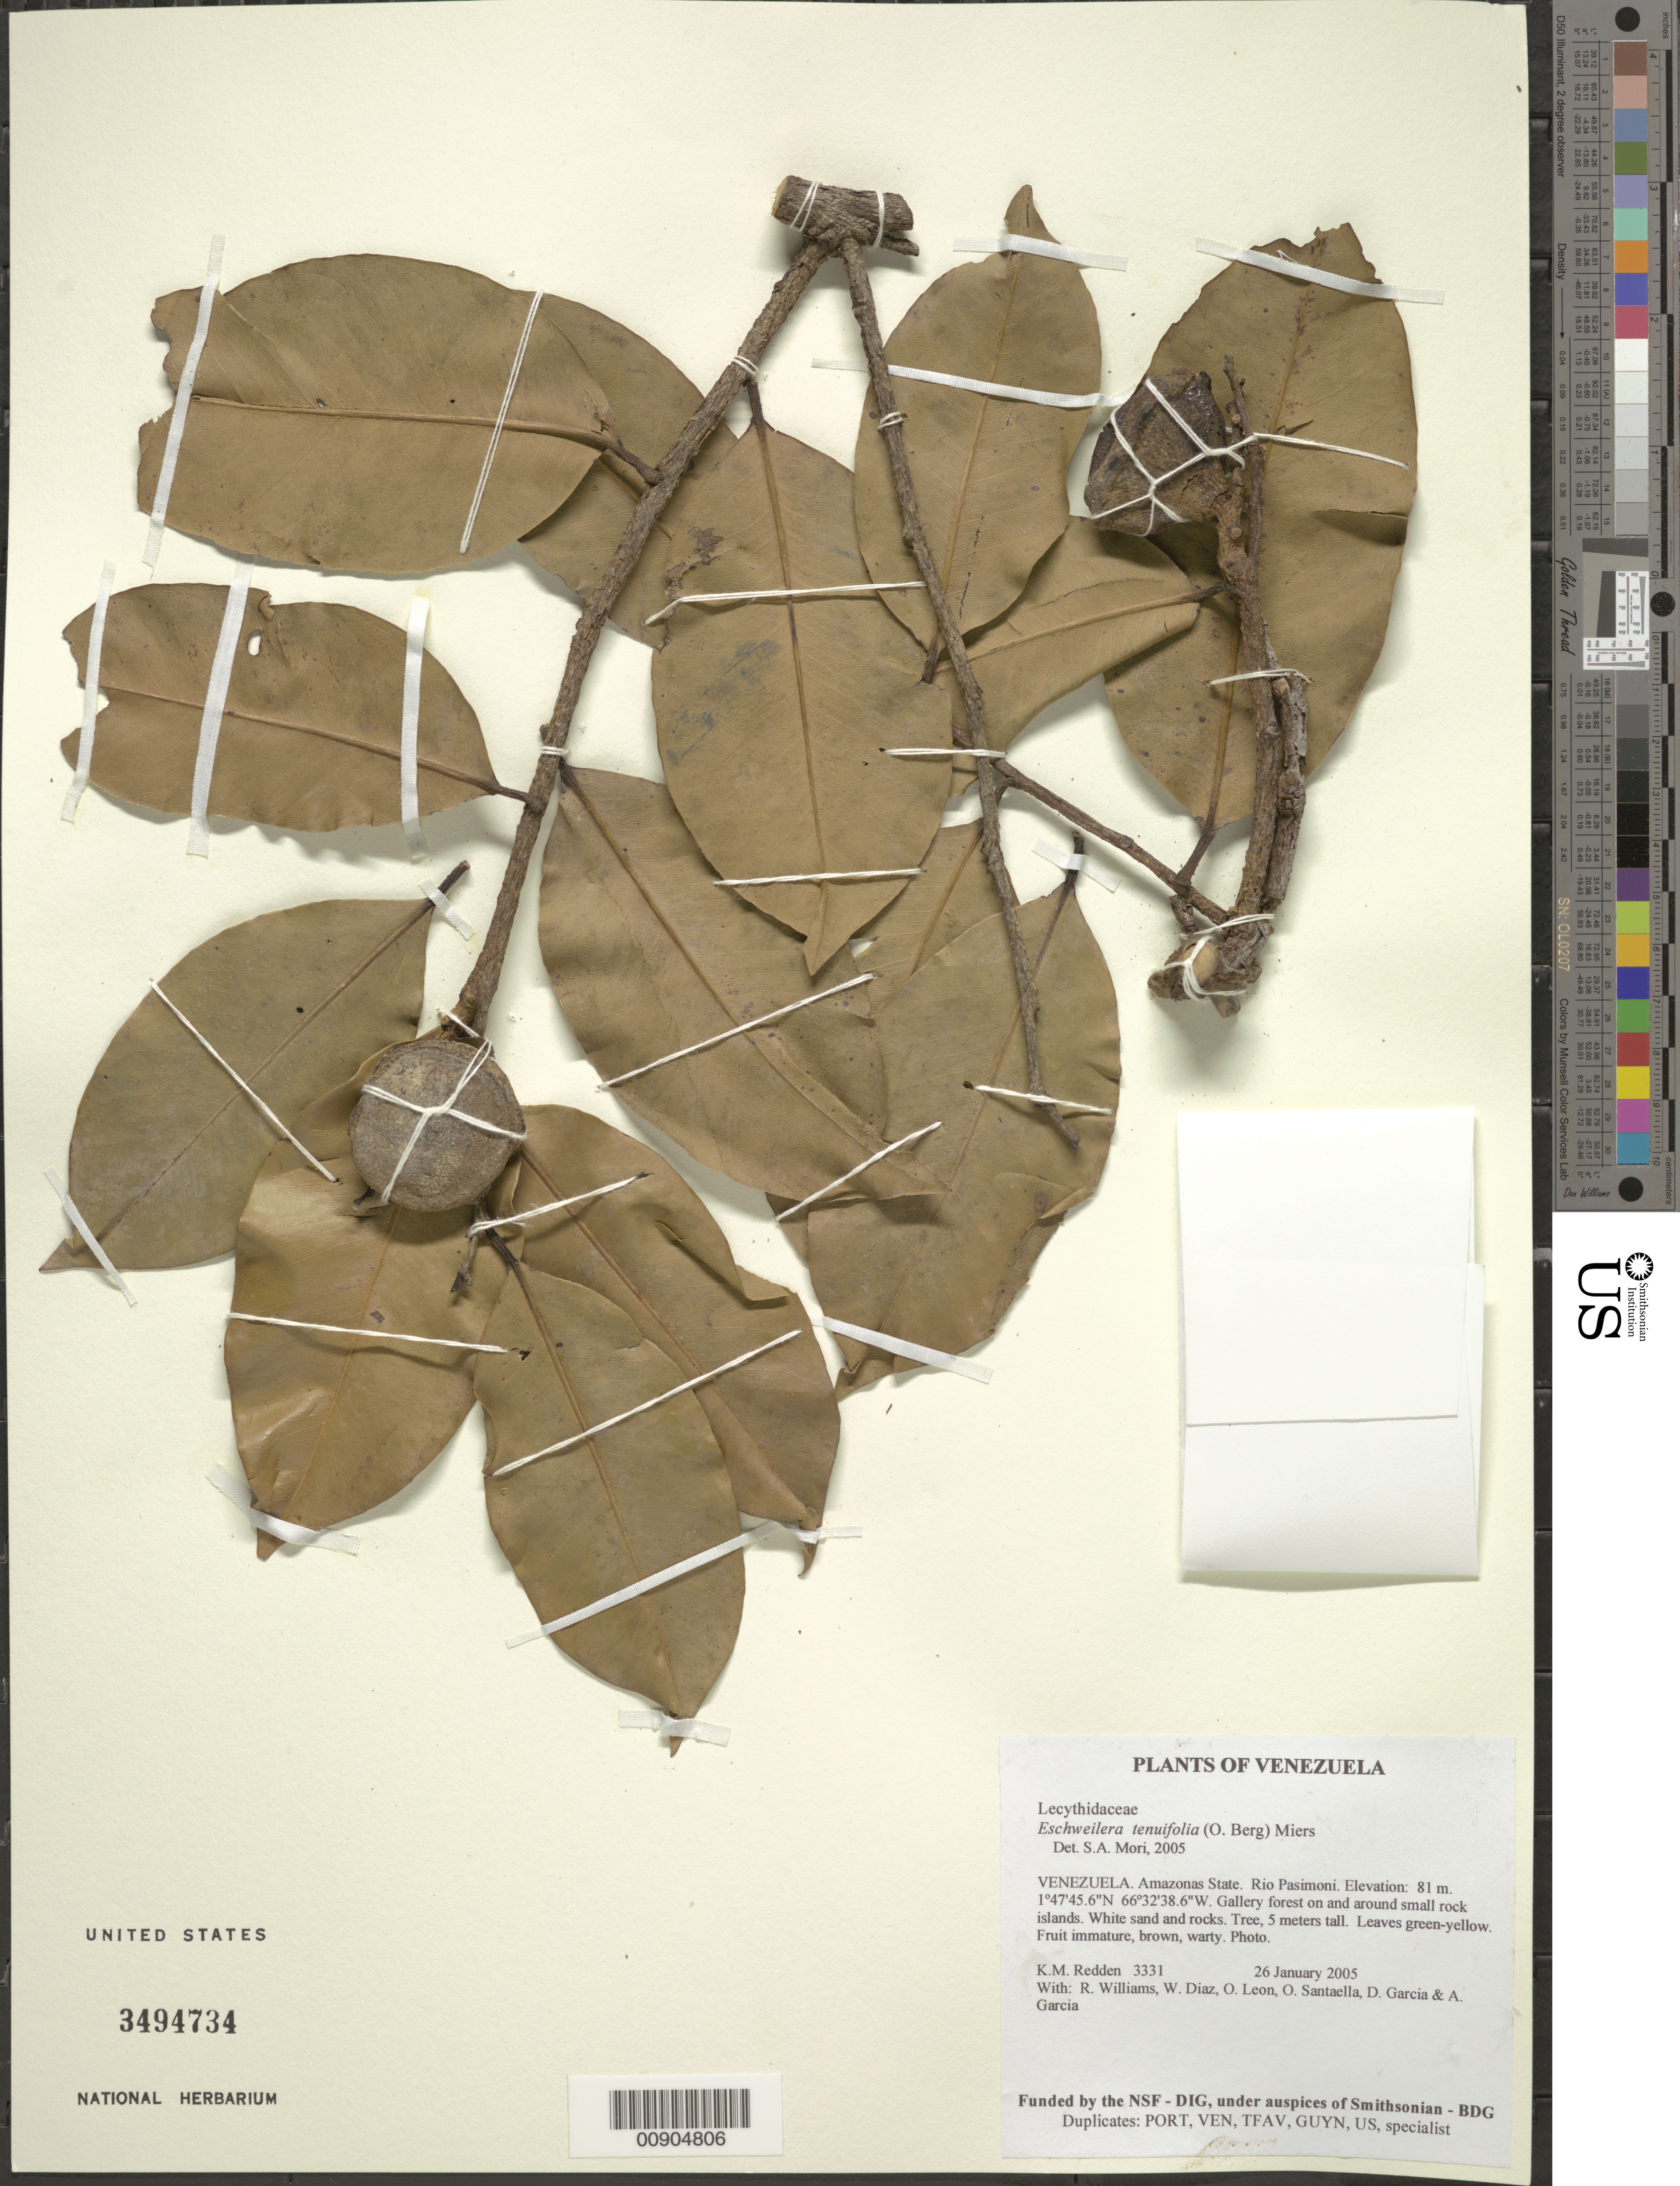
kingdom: Plantae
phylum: Tracheophyta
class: Magnoliopsida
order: Ericales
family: Lecythidaceae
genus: Eschweilera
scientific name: Eschweilera tenuifolia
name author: (O. Berg) Miers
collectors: K. M. Redden, R. Williams, W. Díaz P., O. León & et al.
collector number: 3331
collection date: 2005-01-26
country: Venezuela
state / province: Amazonas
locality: Rio Pasimoni.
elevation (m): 81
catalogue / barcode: US 3494734